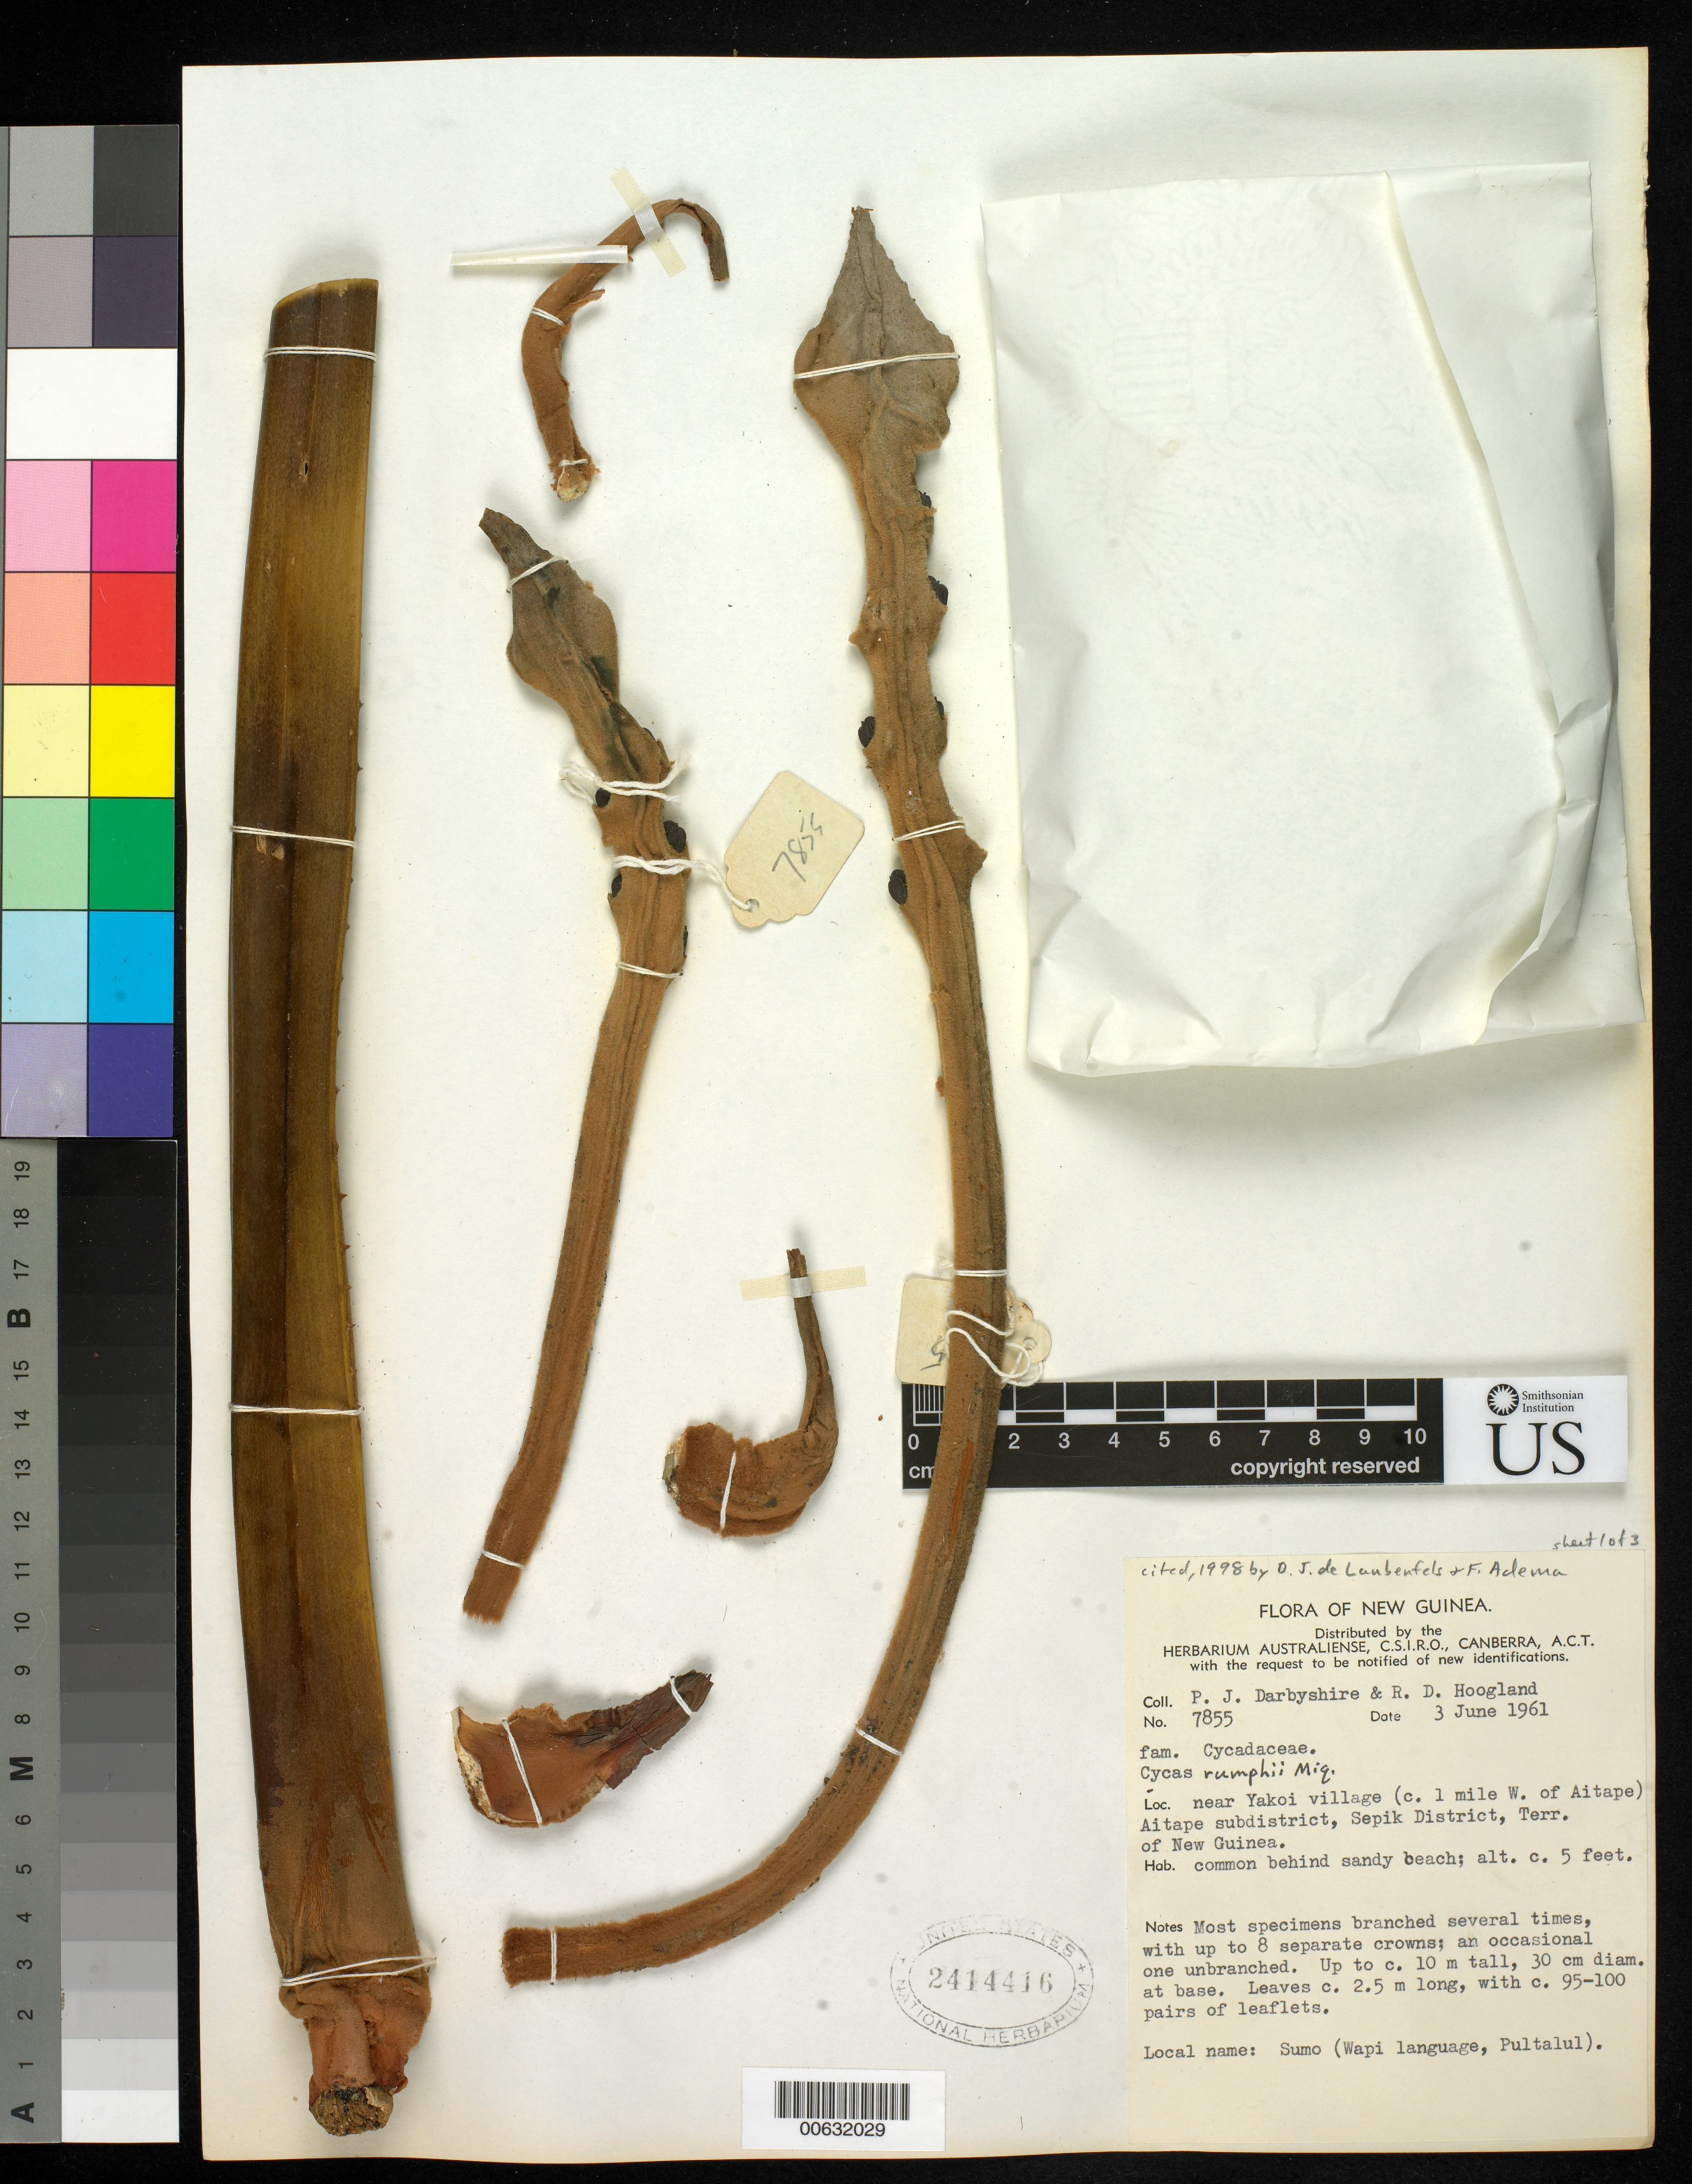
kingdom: Plantae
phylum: Tracheophyta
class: Cycadopsida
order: Cycadales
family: Cycadaceae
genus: Cycas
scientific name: Cycas rumphii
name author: Miq.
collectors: P. Darbyshire & R. D. Hoogland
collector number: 7855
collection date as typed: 03 Jun 1961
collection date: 1961-06-03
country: Papua New Guinea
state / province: Sandaun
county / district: Aitape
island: New Guinea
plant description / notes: Common name: Sumo; Common name language: Wapi language, Pultalul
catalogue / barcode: US 2414416